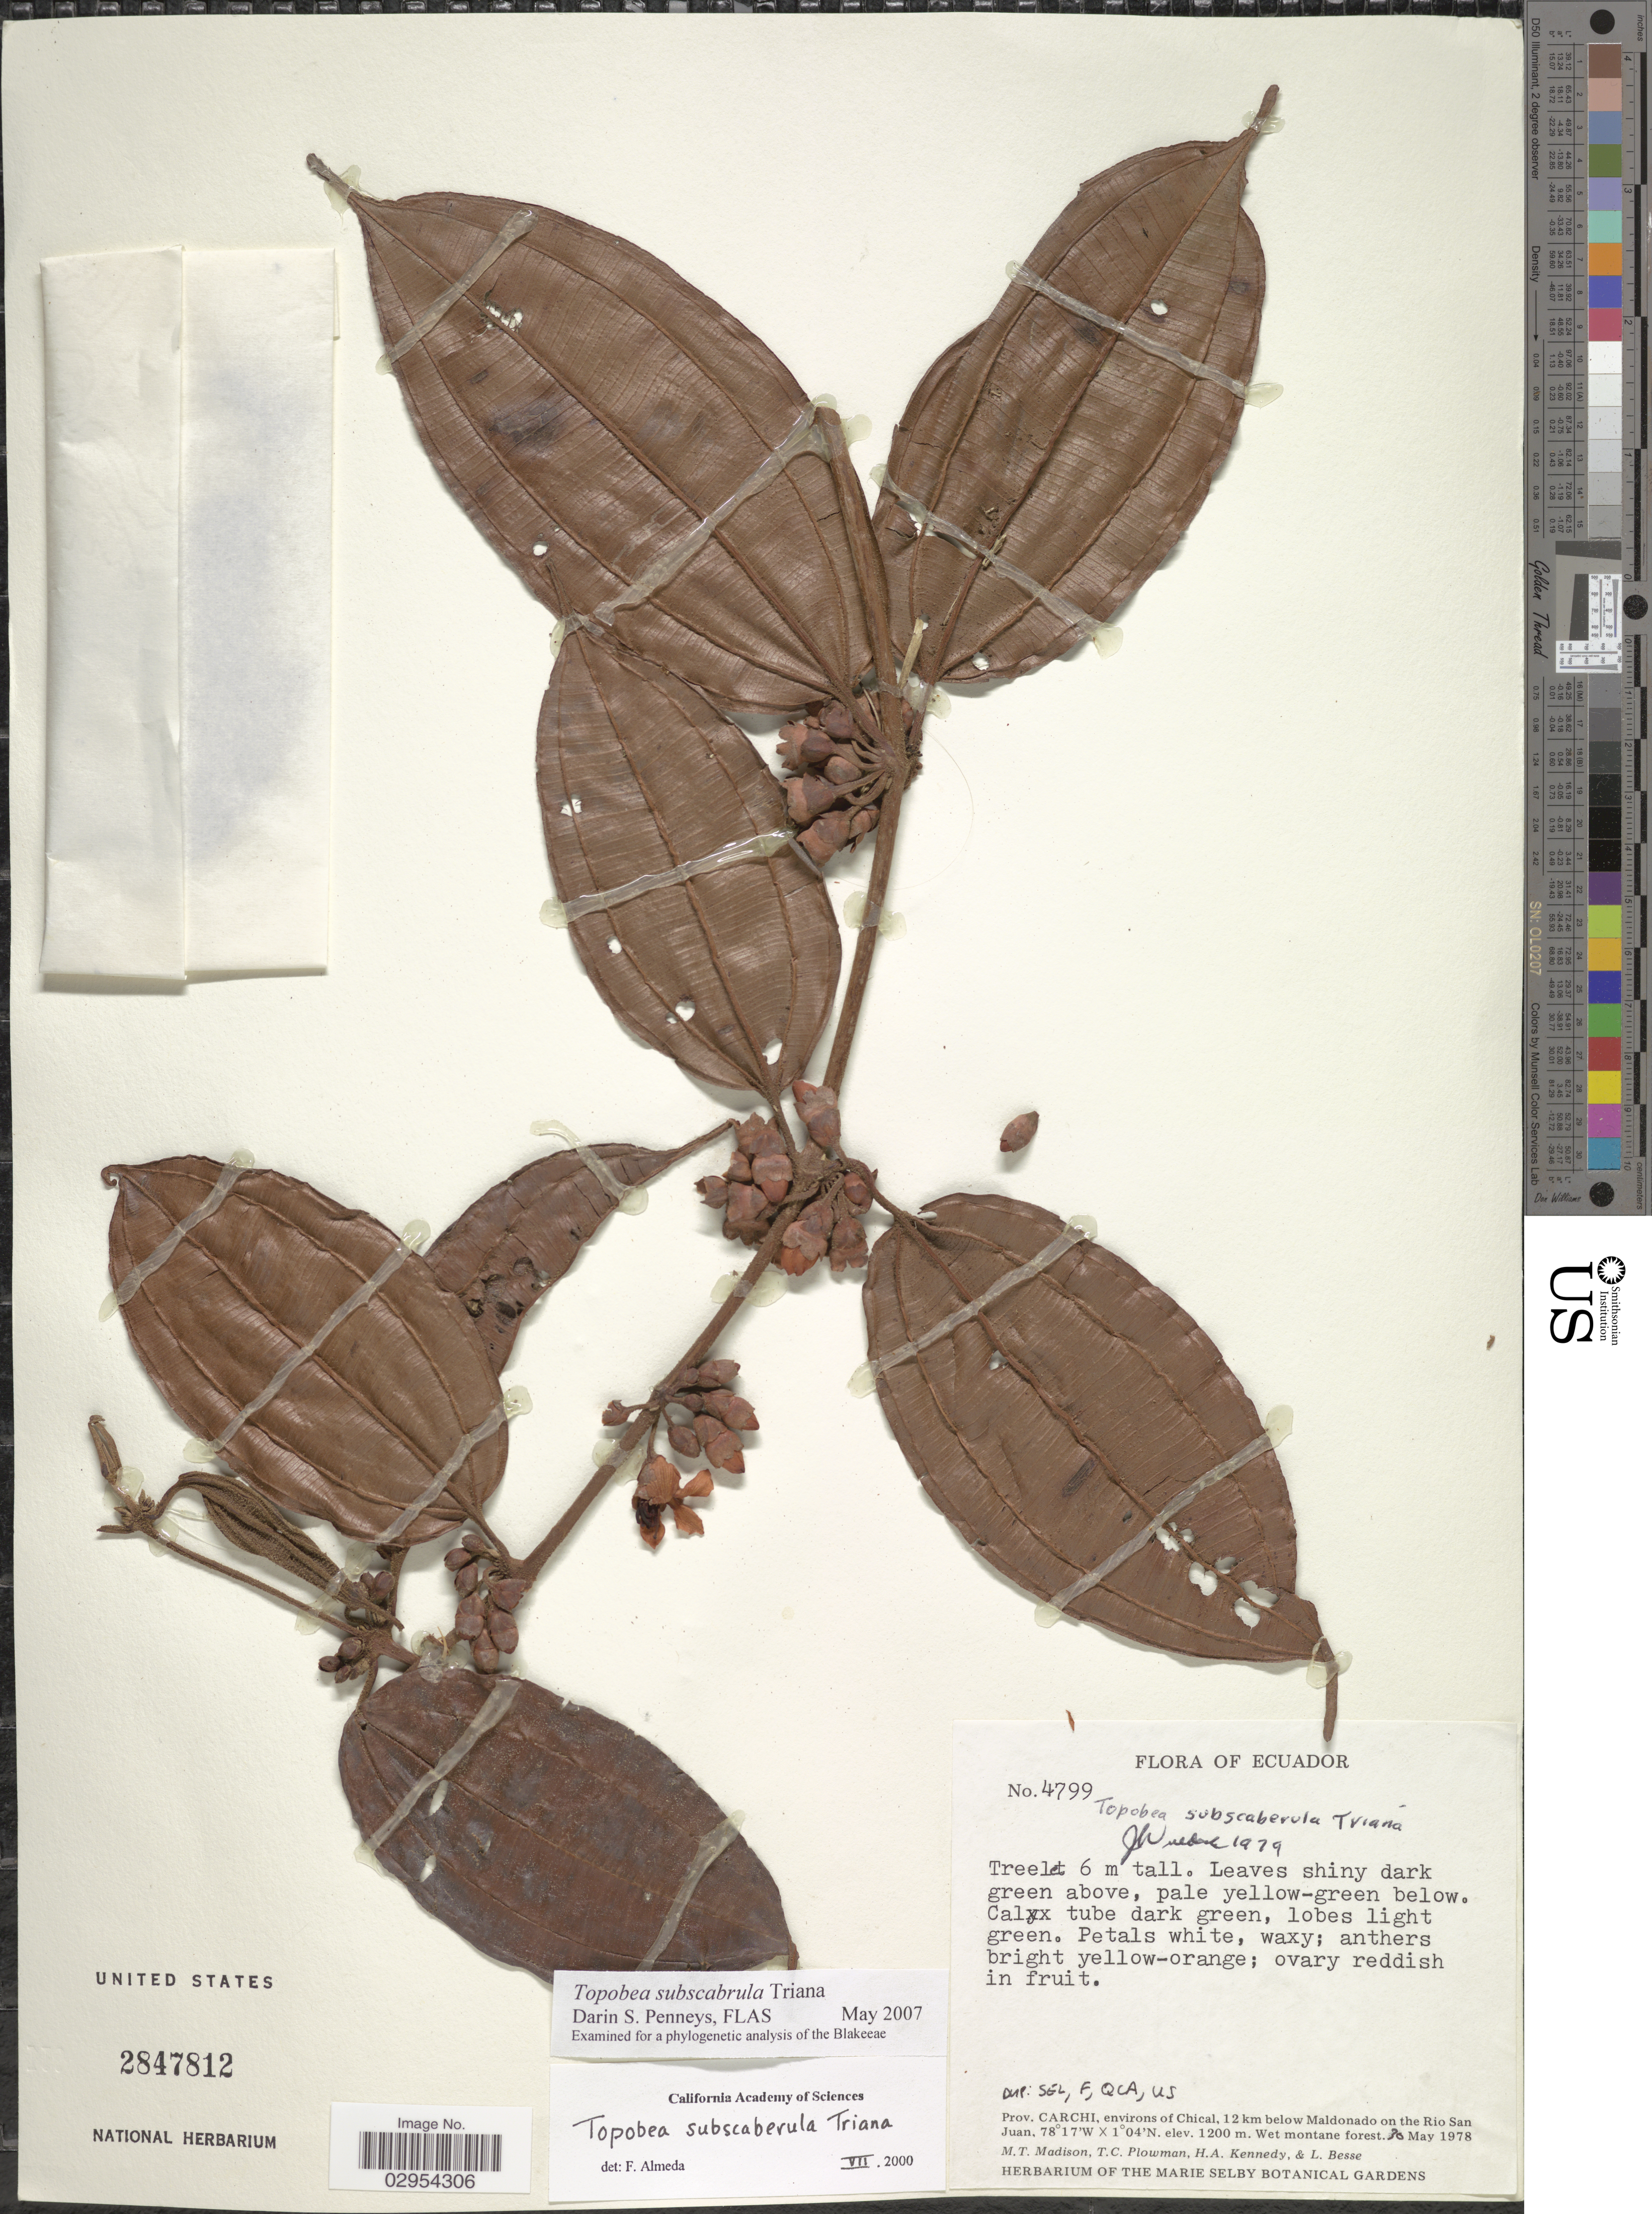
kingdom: Plantae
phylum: Tracheophyta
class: Magnoliopsida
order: Myrtales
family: Melastomataceae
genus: Topobea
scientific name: Topobea subscaberula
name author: Triana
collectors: M. T. Madison, T. Plowman, H. Kennedy & L. Besse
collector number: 4799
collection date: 1978-05-30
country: Ecuador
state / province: Carchi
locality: Environs of Chical, 12 km below Maldonado on the Rio San Juan.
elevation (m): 1200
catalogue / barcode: US 2847812